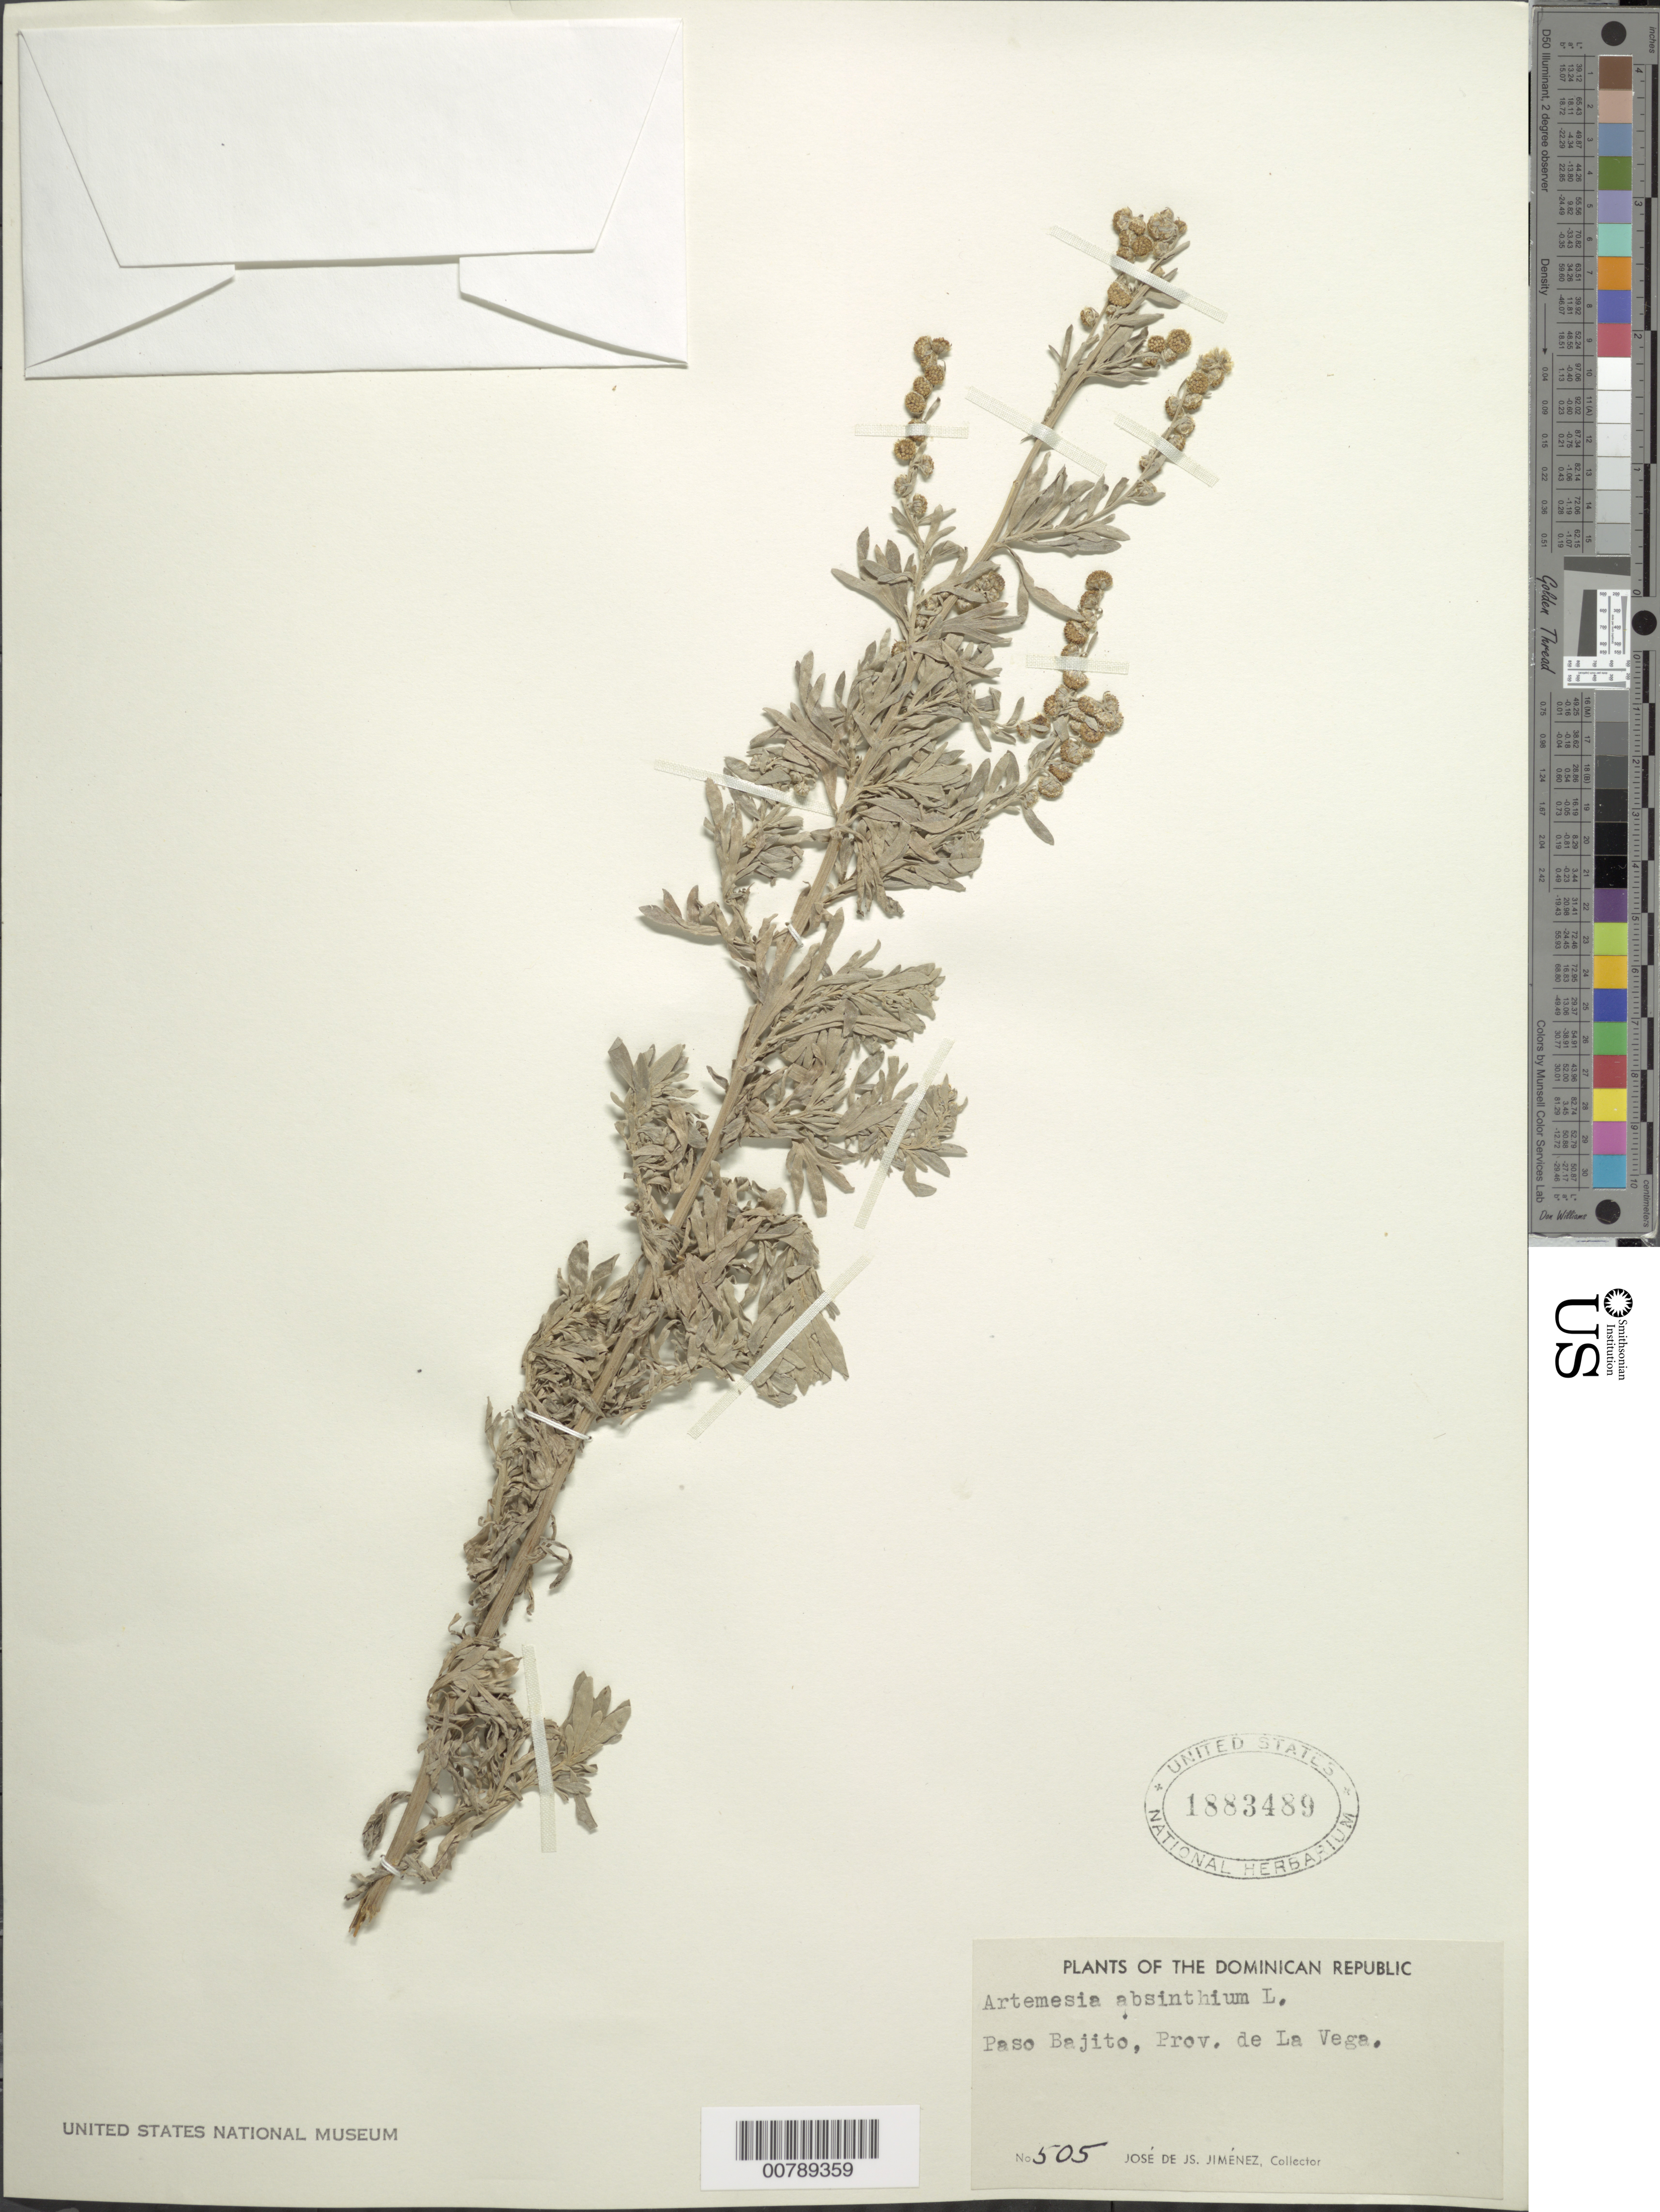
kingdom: Plantae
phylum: Tracheophyta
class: Magnoliopsida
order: Asterales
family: Asteraceae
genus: Artemisia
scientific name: Artemisia absinthium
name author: L.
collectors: J. J. Jiménez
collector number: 505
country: Dominican Republic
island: Hispaniola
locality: Paso Bajito, Provincia de la Vega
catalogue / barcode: US 1883489